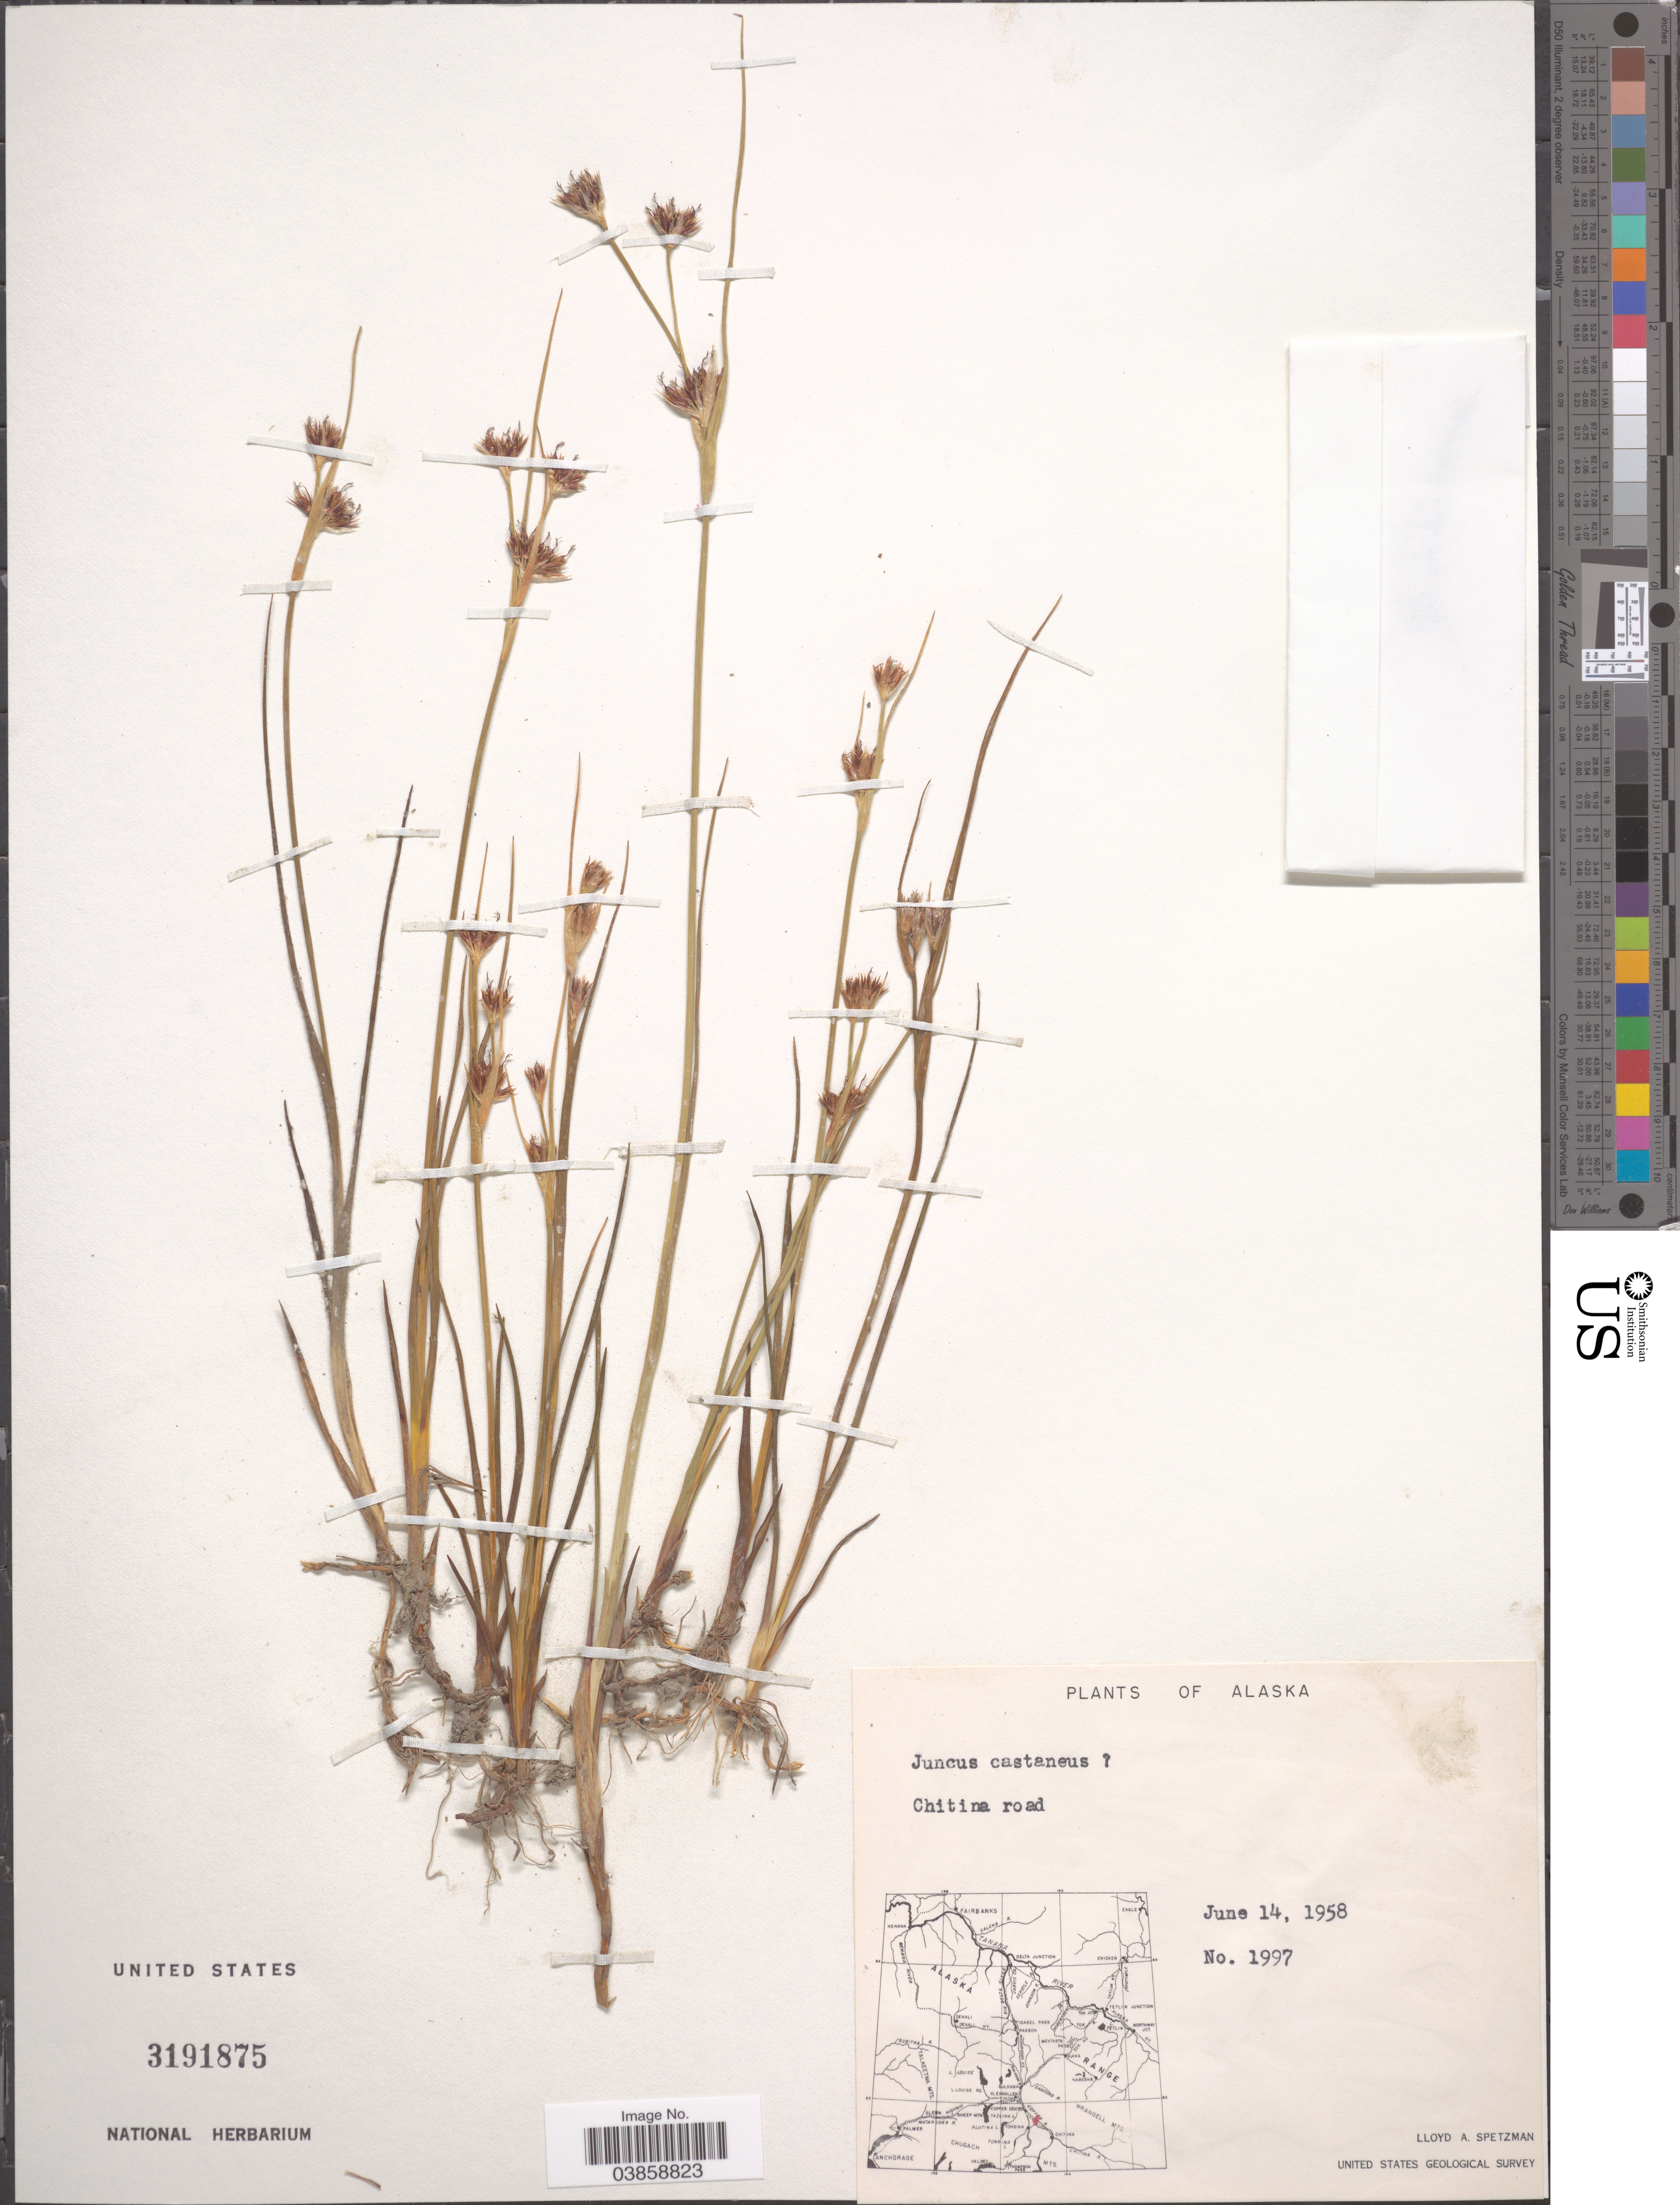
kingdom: Plantae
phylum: Tracheophyta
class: Liliopsida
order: Poales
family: Juncaceae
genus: Juncus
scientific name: Juncus sp.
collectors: L. Spetzman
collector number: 1997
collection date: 1958-06-14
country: United States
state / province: Alaska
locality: Chitina road.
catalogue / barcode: US 3191875